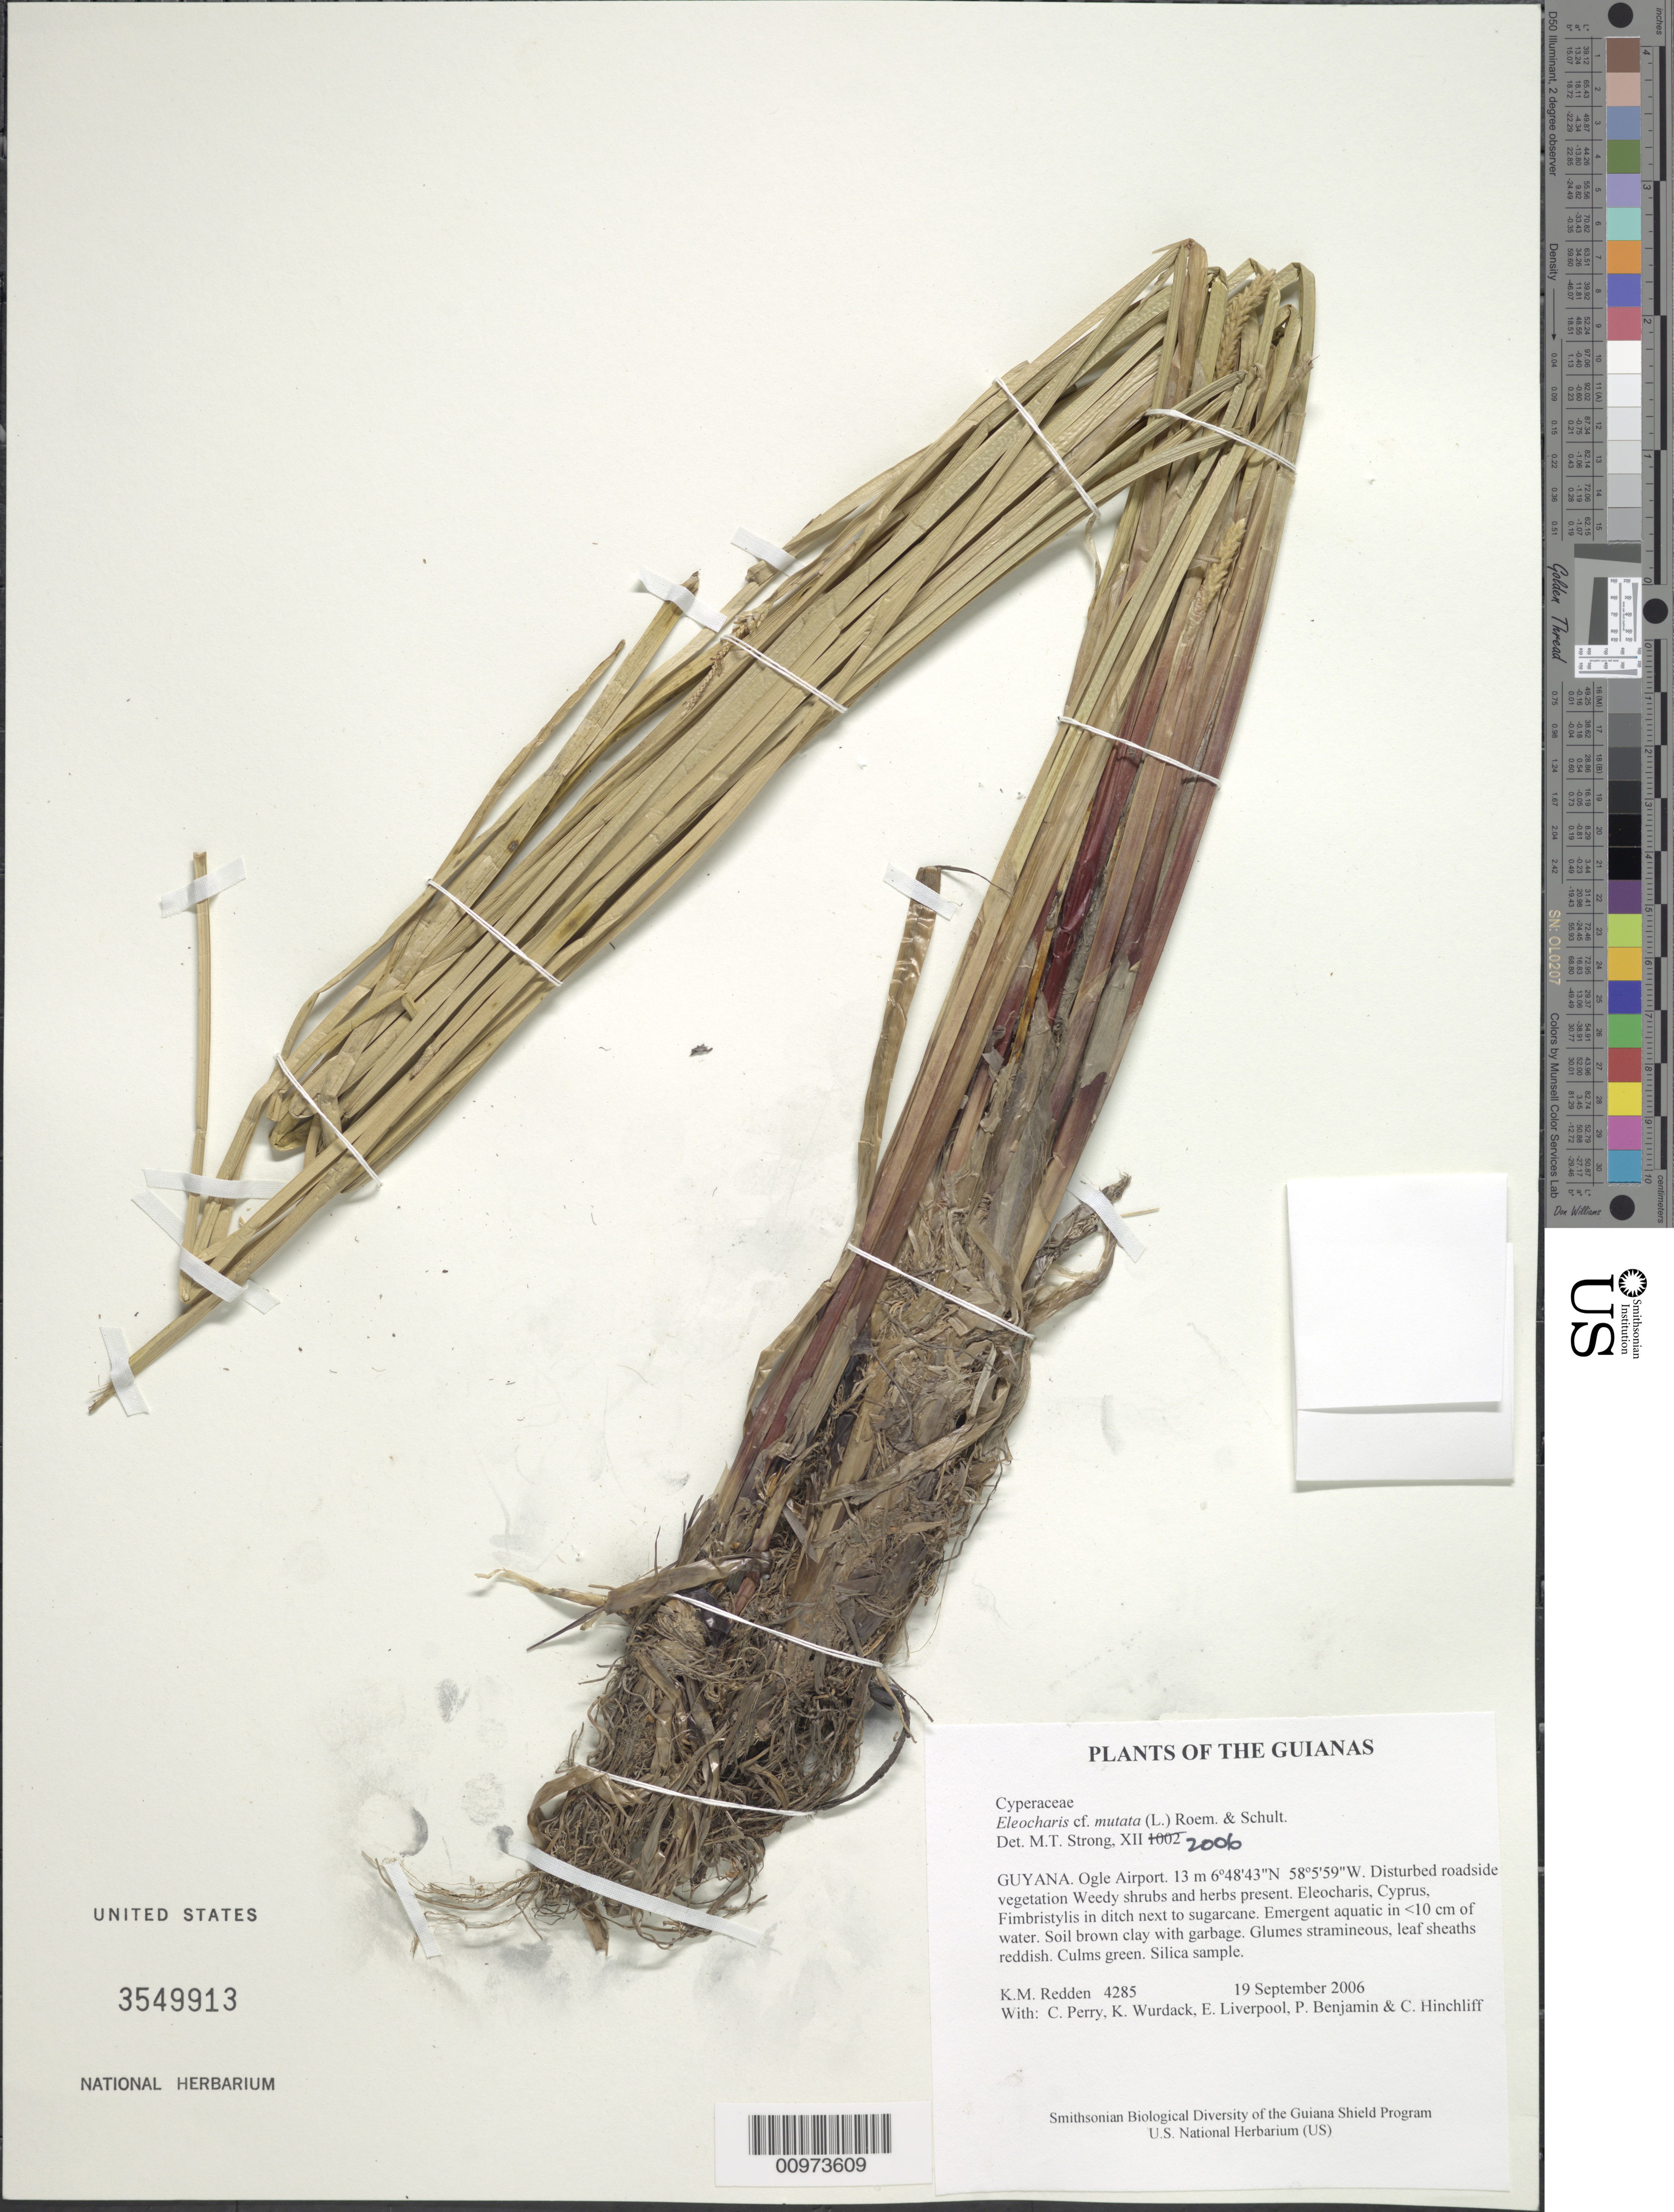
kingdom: Plantae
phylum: Tracheophyta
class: Liliopsida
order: Poales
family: Cyperaceae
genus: Eleocharis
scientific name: Eleocharis mutata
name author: (L.) Roem. & Schult.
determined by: Strong, M. T., (US), Smithsonian Institution - National Museum of Natural History (UNITED STATES)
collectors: K. M. Redden, C. Perry, K. Wurdack, E. Liverpool, P. Benjamin & C. E. Hinchliff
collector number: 4285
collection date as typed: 19 September 2006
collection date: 2006-09-19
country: Guyana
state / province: Demerara-Mahaica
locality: Ogle Airport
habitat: Disturbed roadside vegetation. Weedy shrubs and herbs present. Eleocharis, Cyprus, Fimbristylis in ditch next to sugarcane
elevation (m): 13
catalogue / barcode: US 3549913